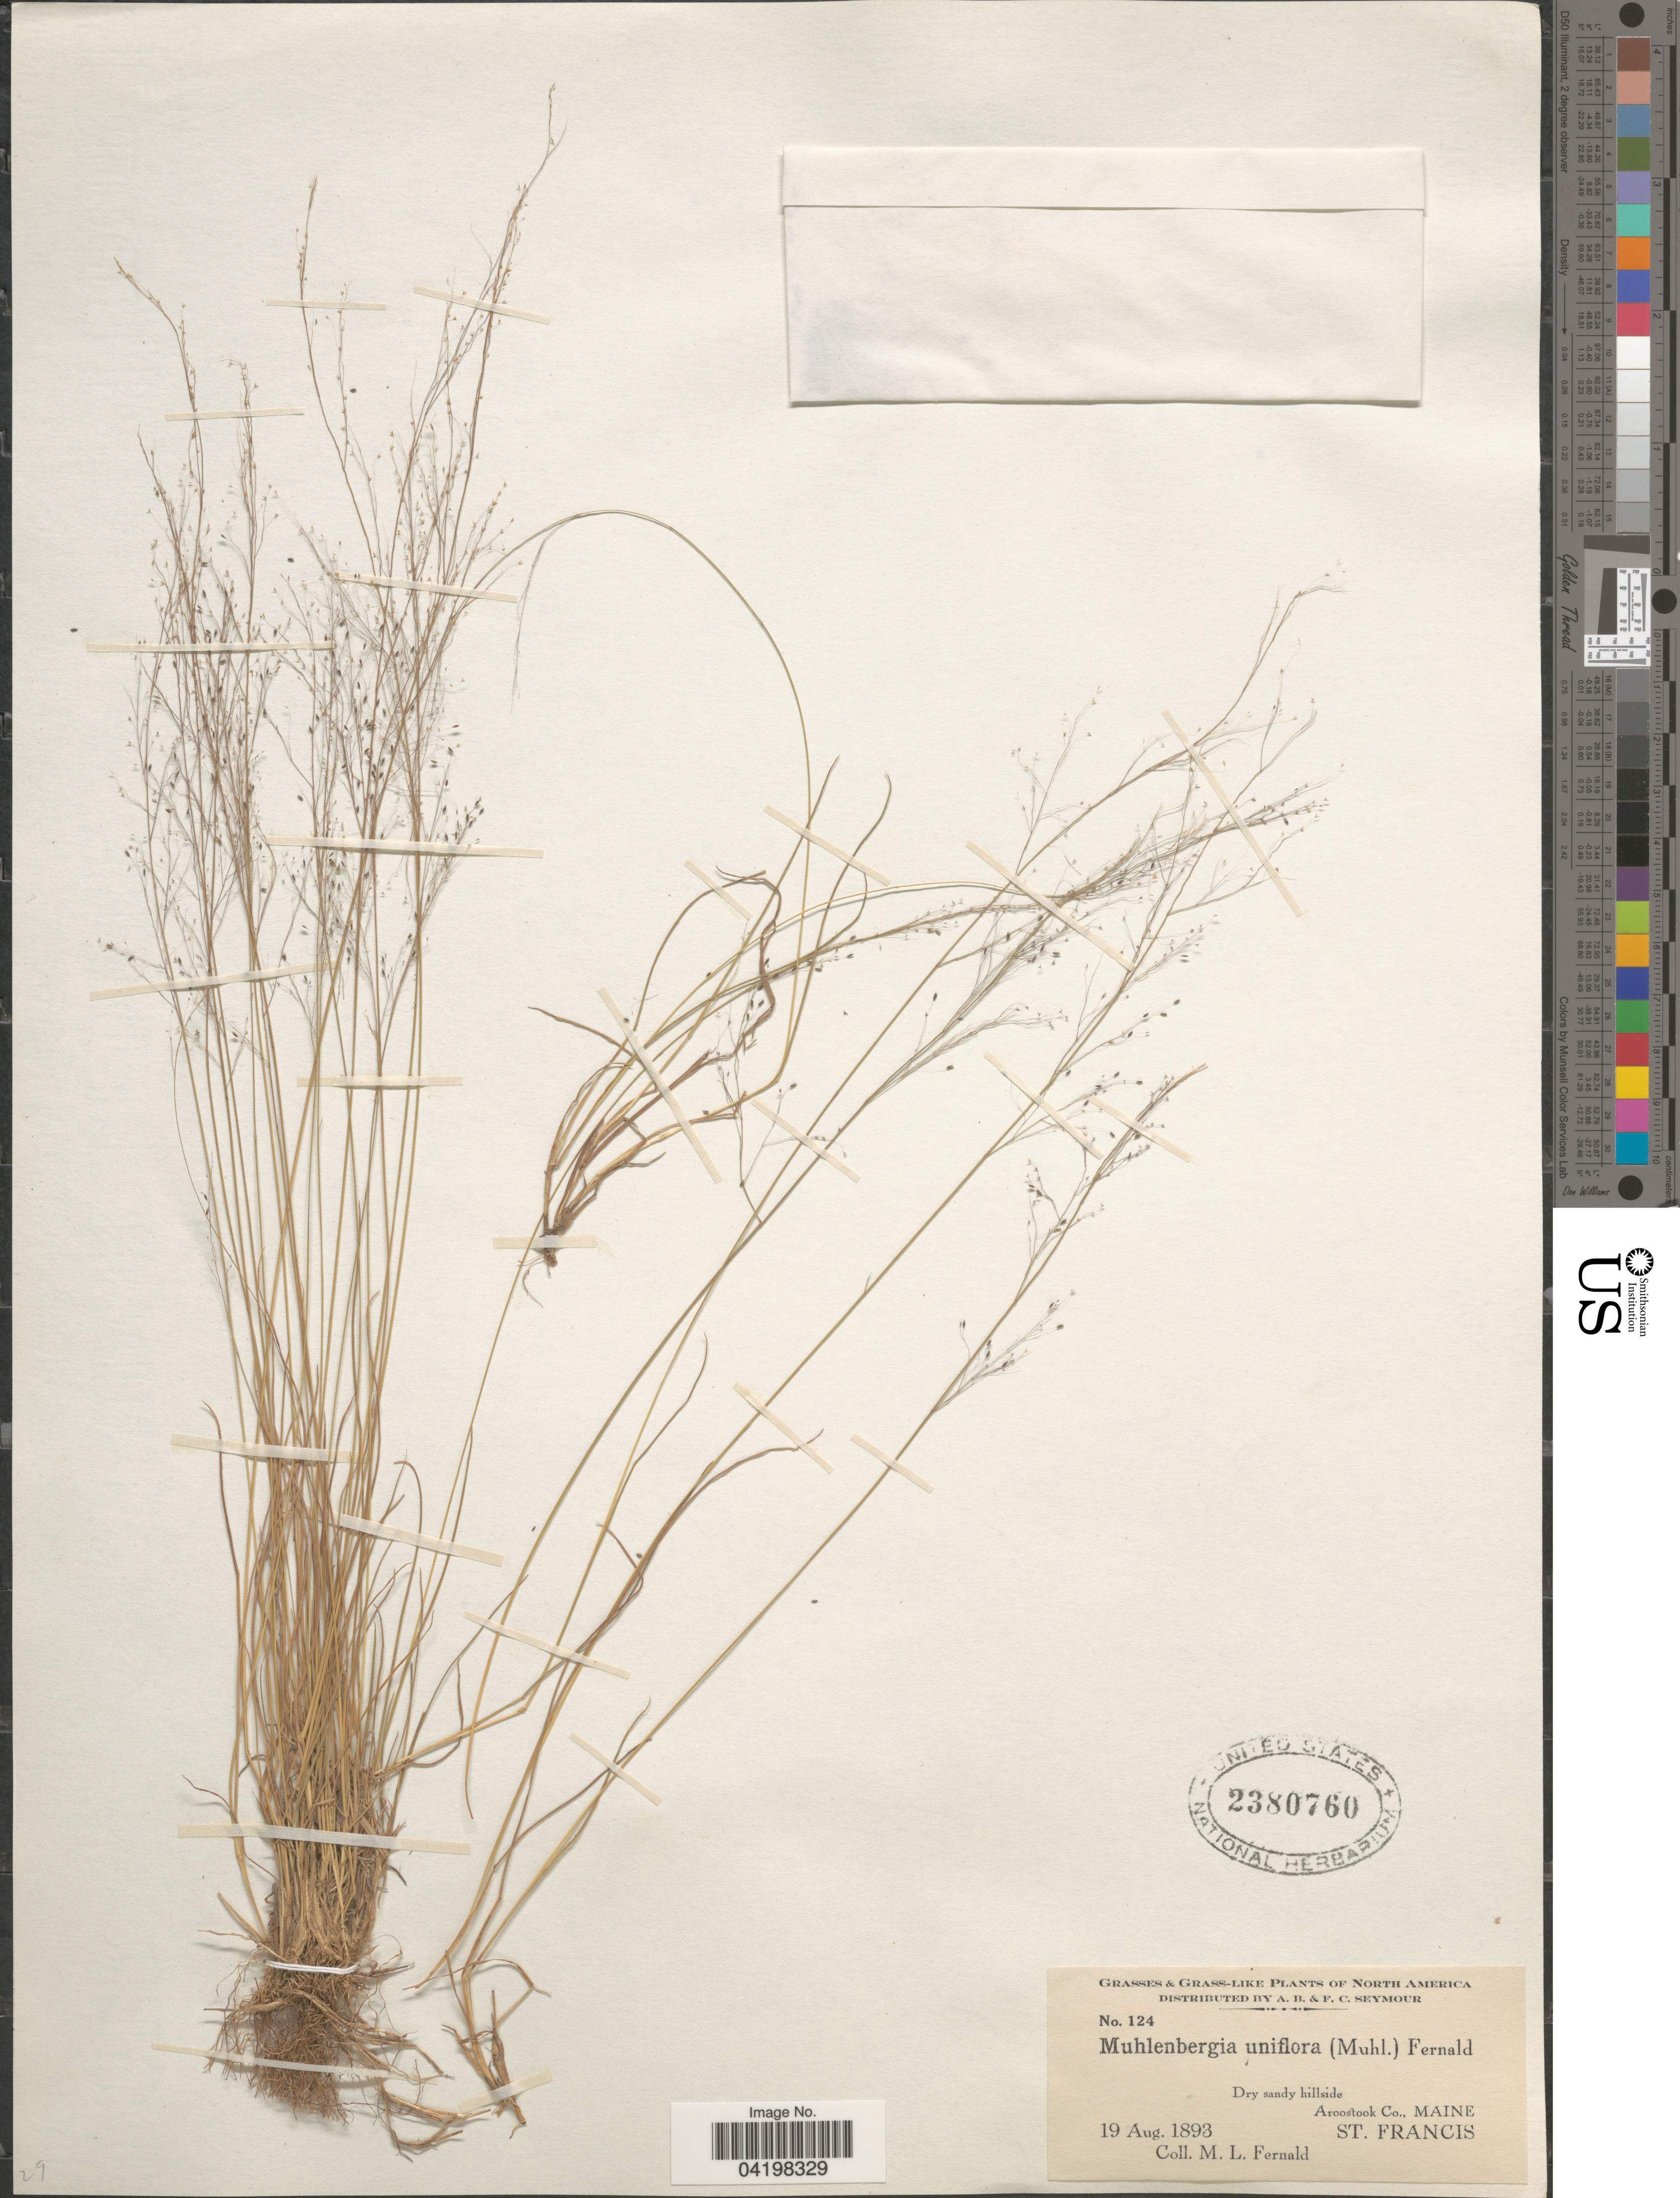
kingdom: Plantae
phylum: Tracheophyta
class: Liliopsida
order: Poales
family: Poaceae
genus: Muhlenbergia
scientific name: Muhlenbergia uniflora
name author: (Muhl.) Fernald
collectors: M. L. Fernald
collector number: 124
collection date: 1893-08-19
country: United States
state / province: Maine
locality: Dry sandy hillside Aroostook Co., St Francis.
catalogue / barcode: US 2380760